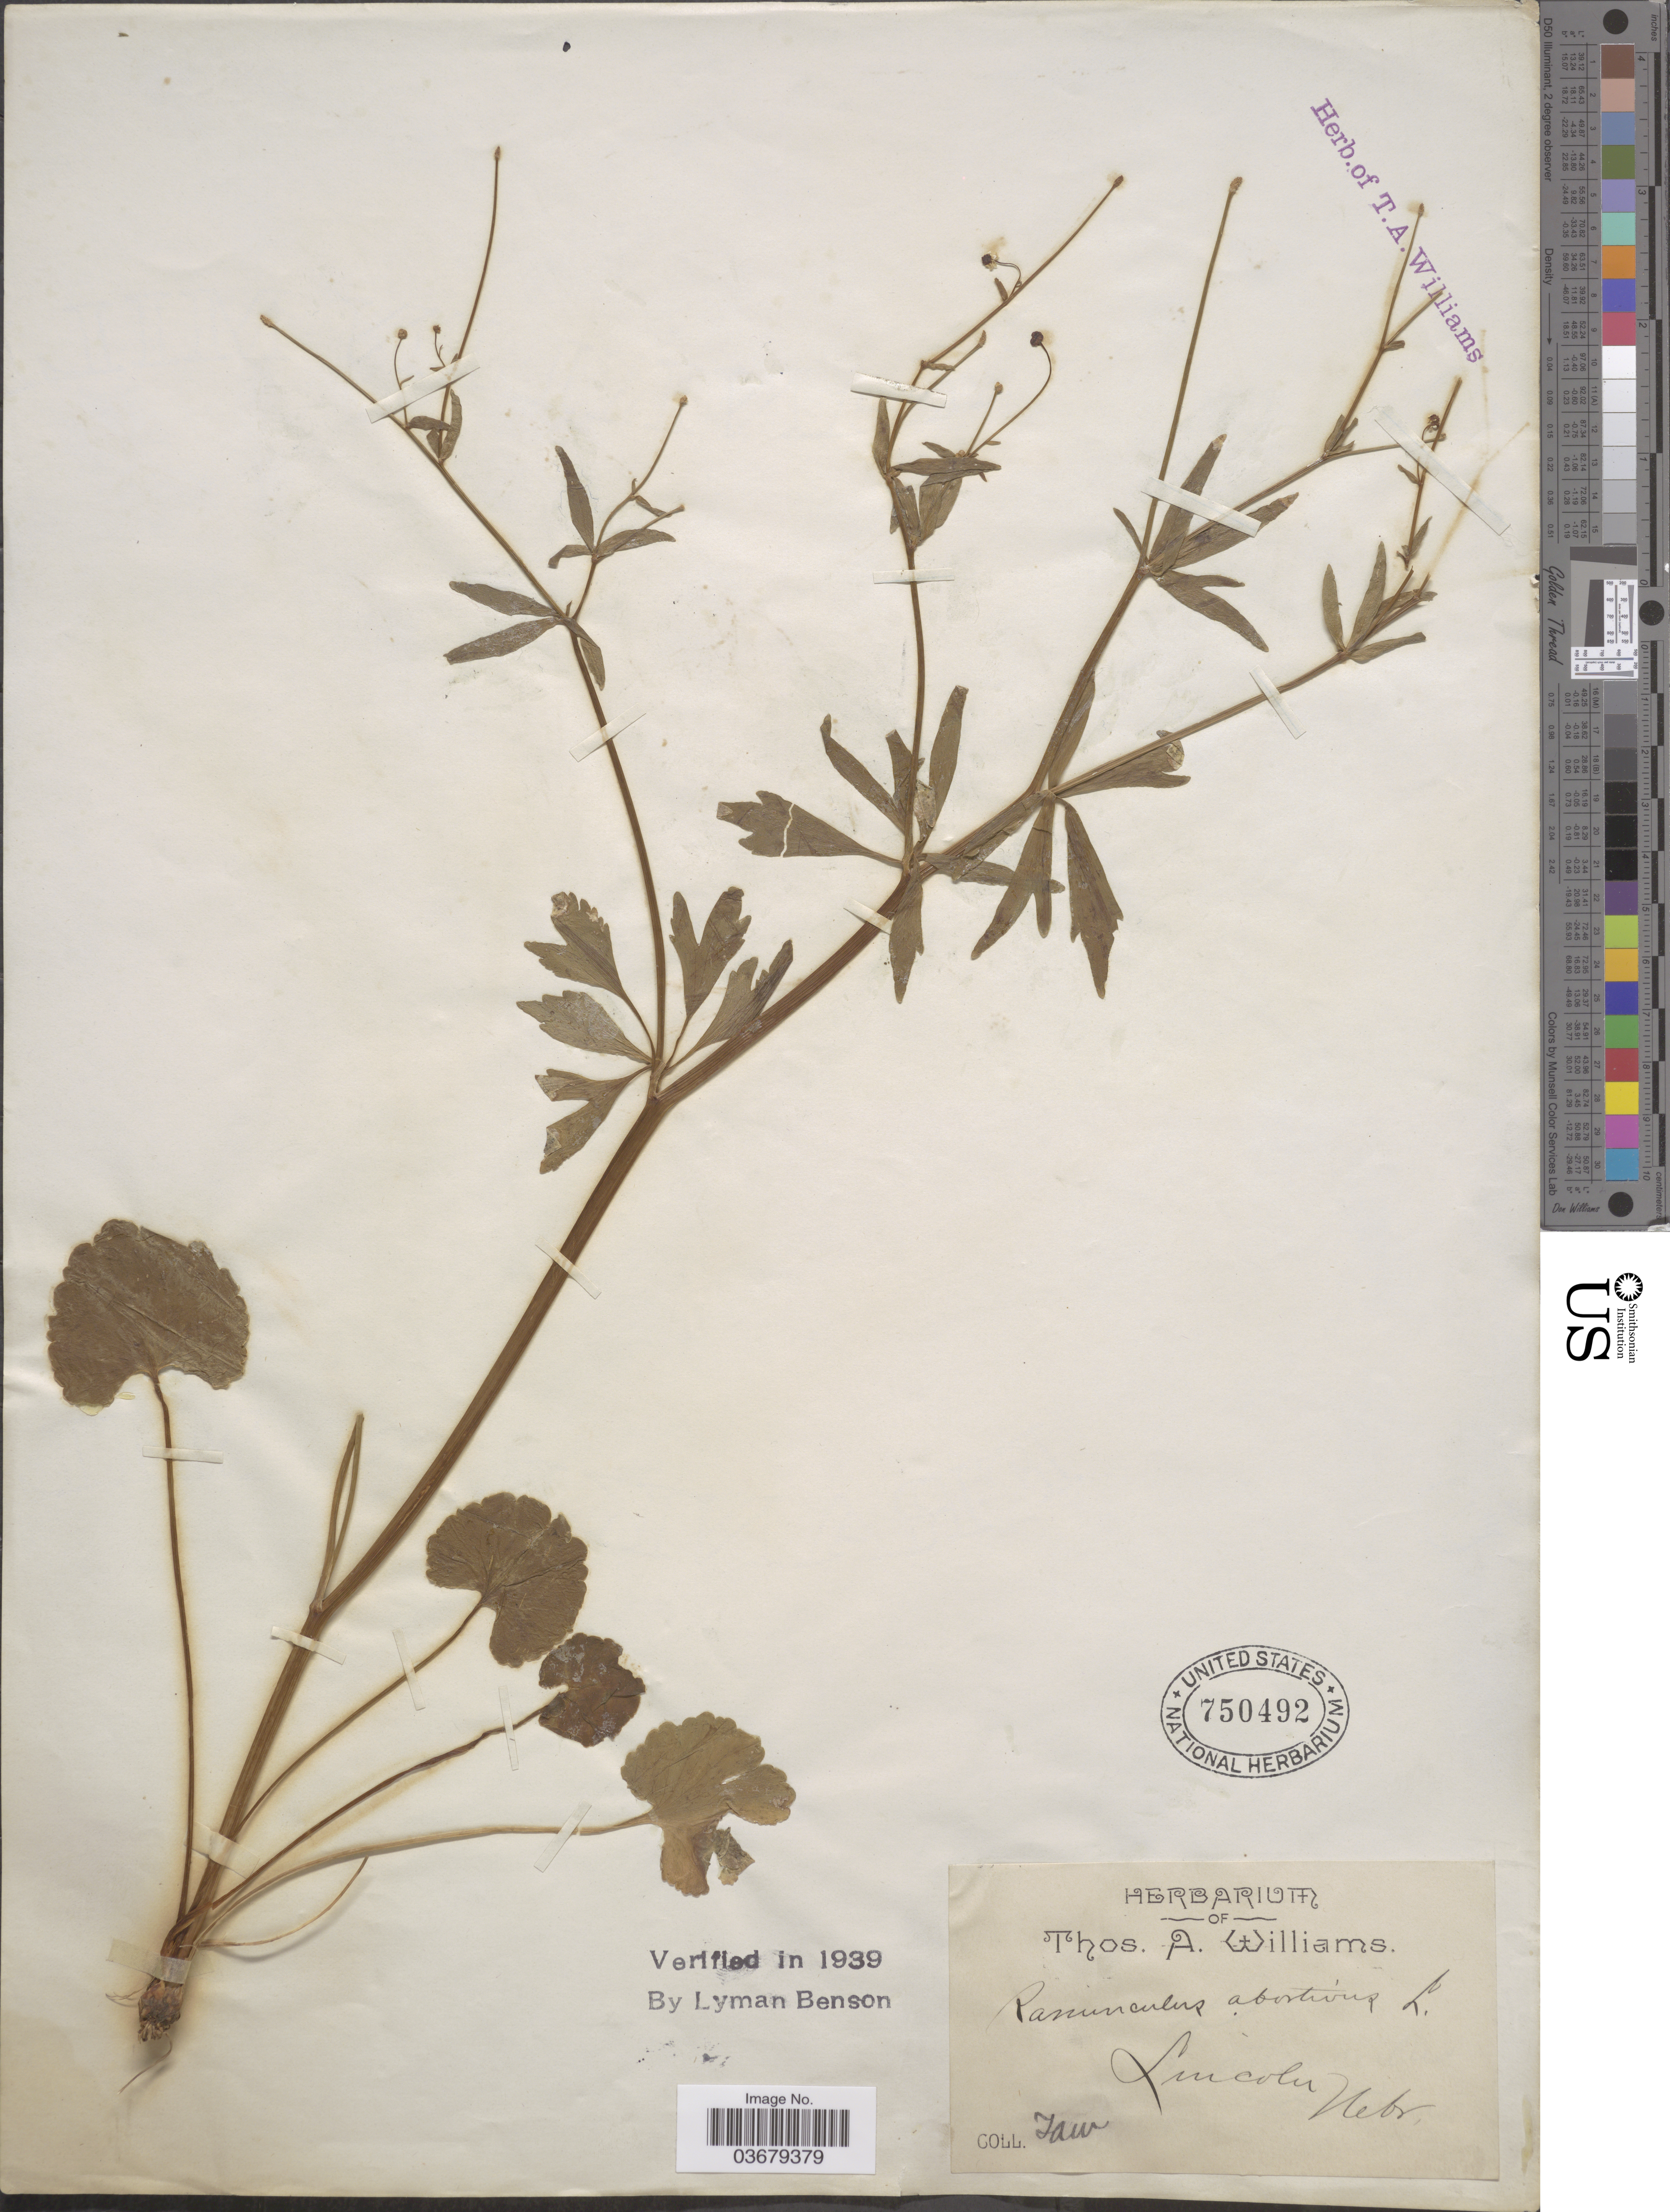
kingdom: Plantae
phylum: Tracheophyta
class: Magnoliopsida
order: Ranunculales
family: Ranunculaceae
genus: Ranunculus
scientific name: Ranunculus abortivus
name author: L.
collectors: T. A. Williams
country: United States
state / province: Nebraska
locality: Lincoln.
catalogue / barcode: US 750492